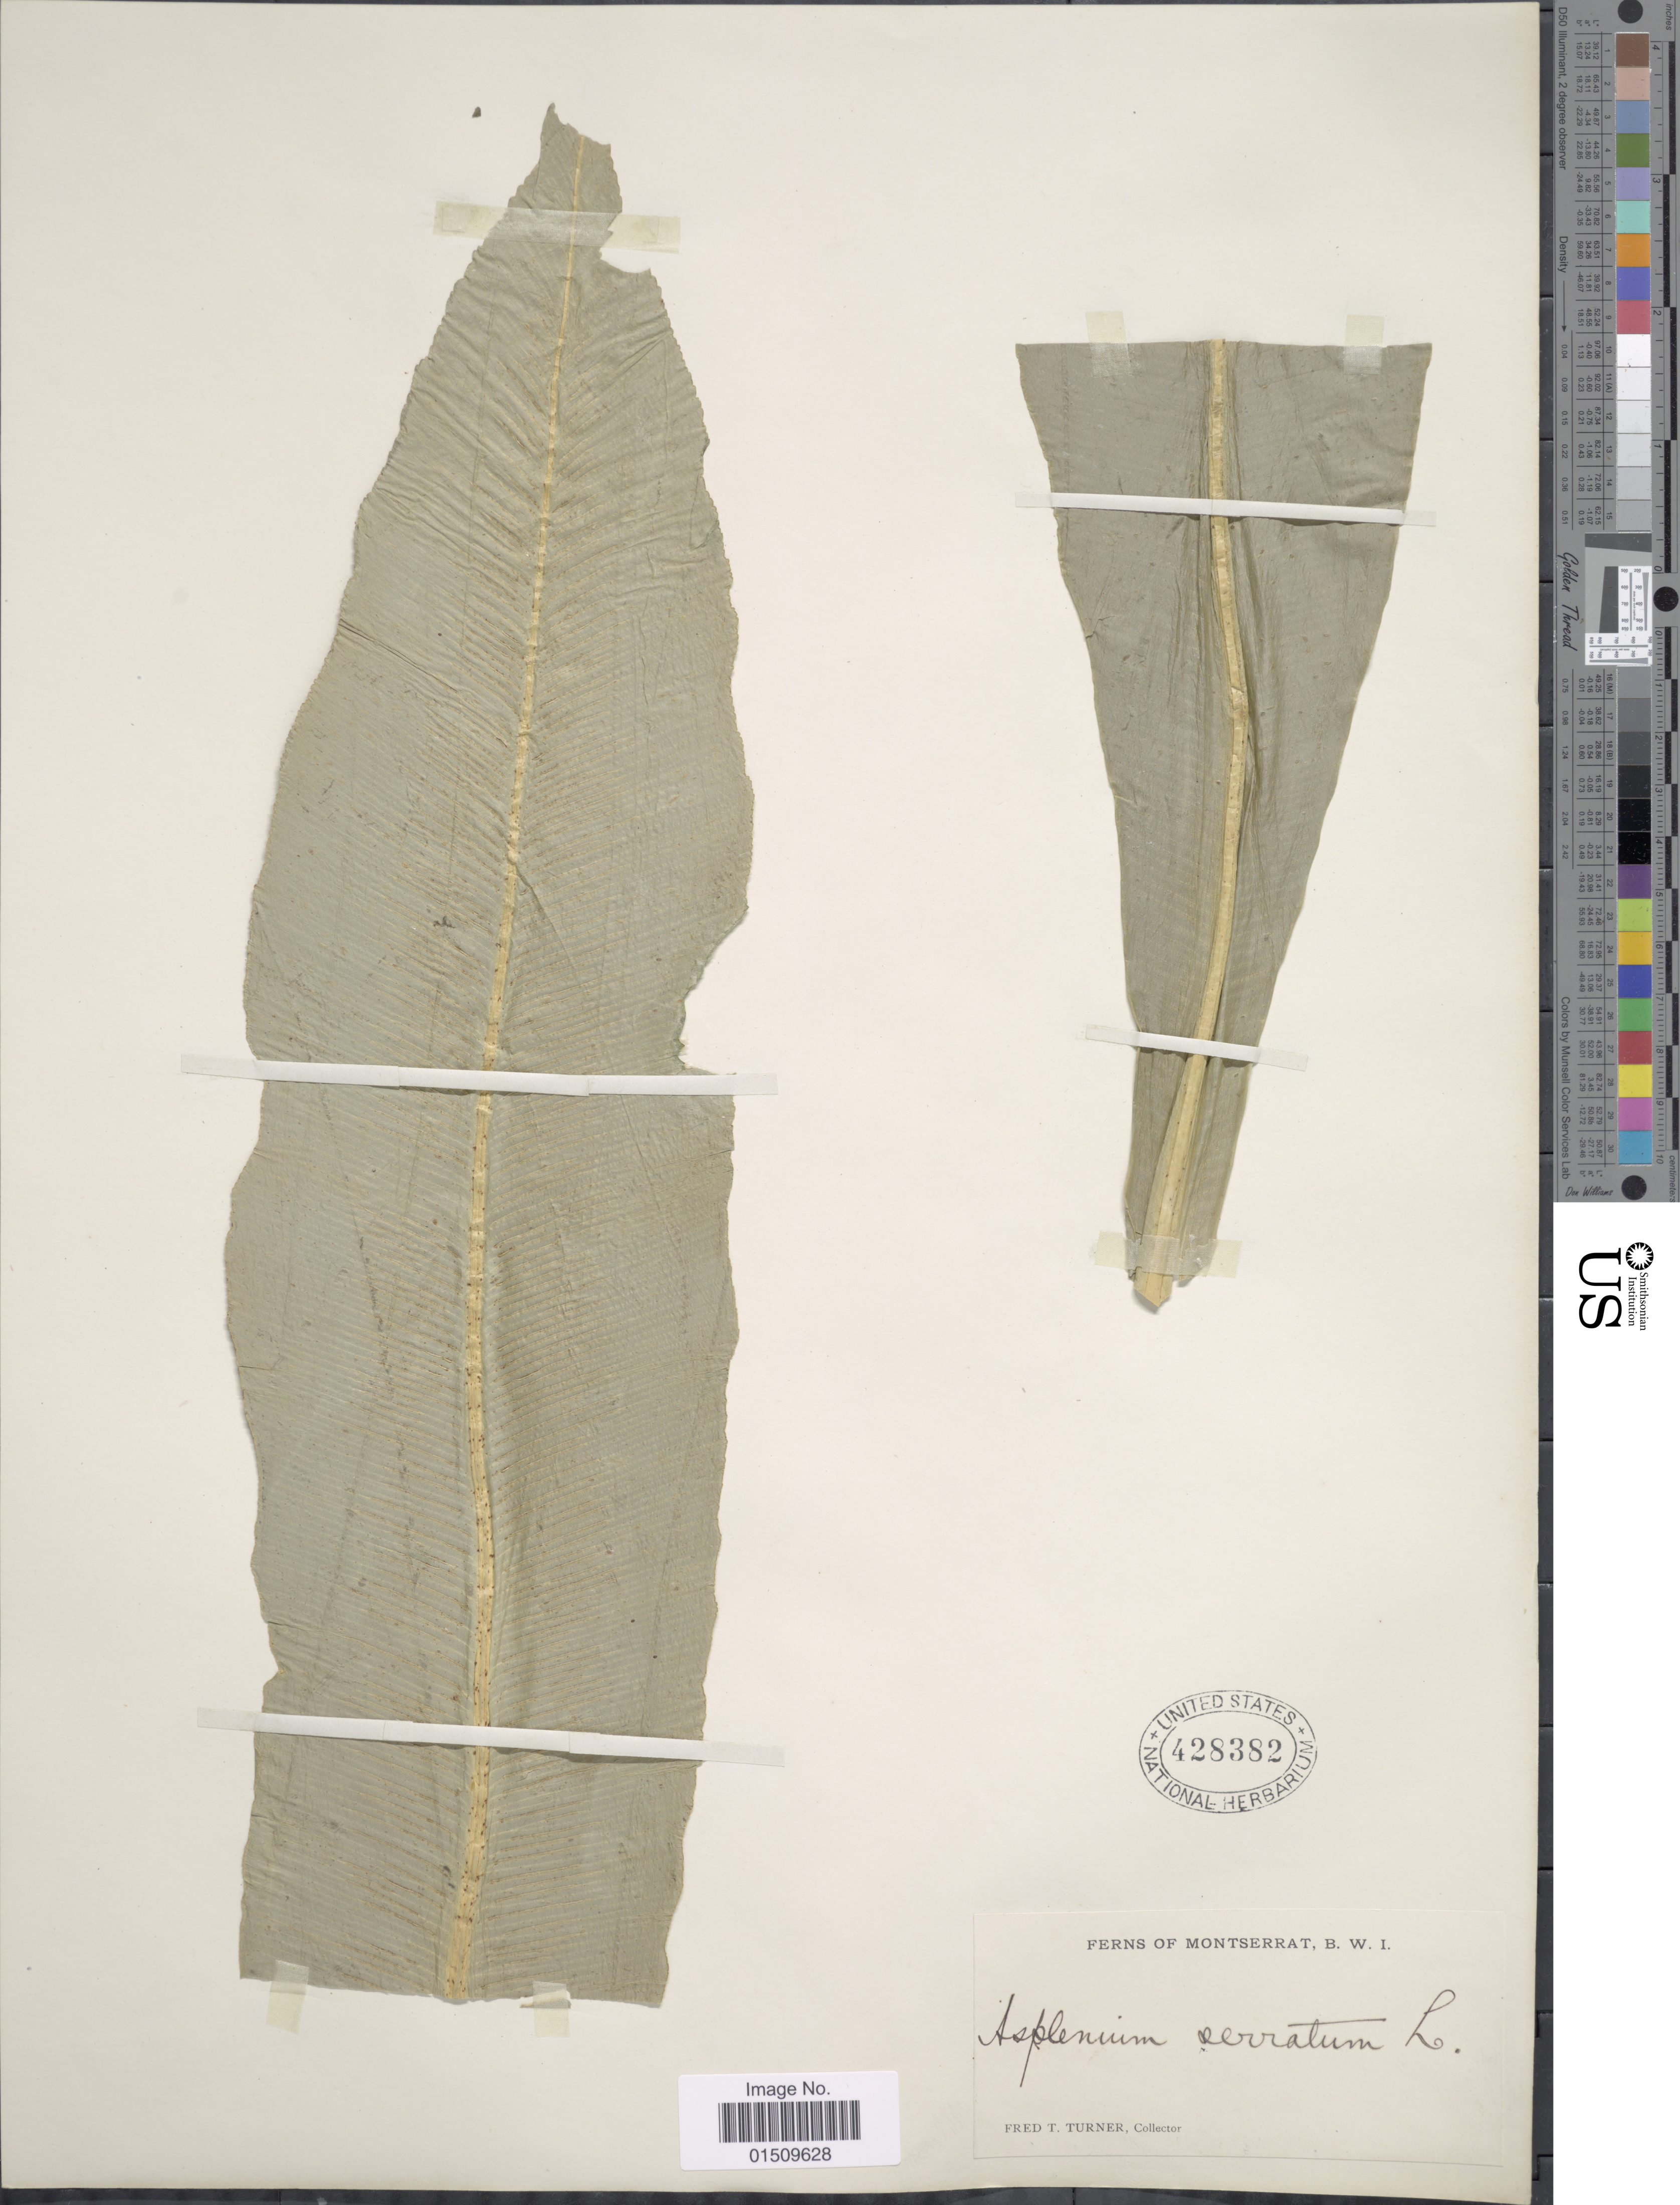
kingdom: Plantae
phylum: Tracheophyta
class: Polypodiopsida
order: Polypodiales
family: Aspleniaceae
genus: Asplenium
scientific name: Asplenium serratum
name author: L.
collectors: F. T. Turner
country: Montserrat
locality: Montserrat, B.W.I.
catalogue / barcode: US 428382